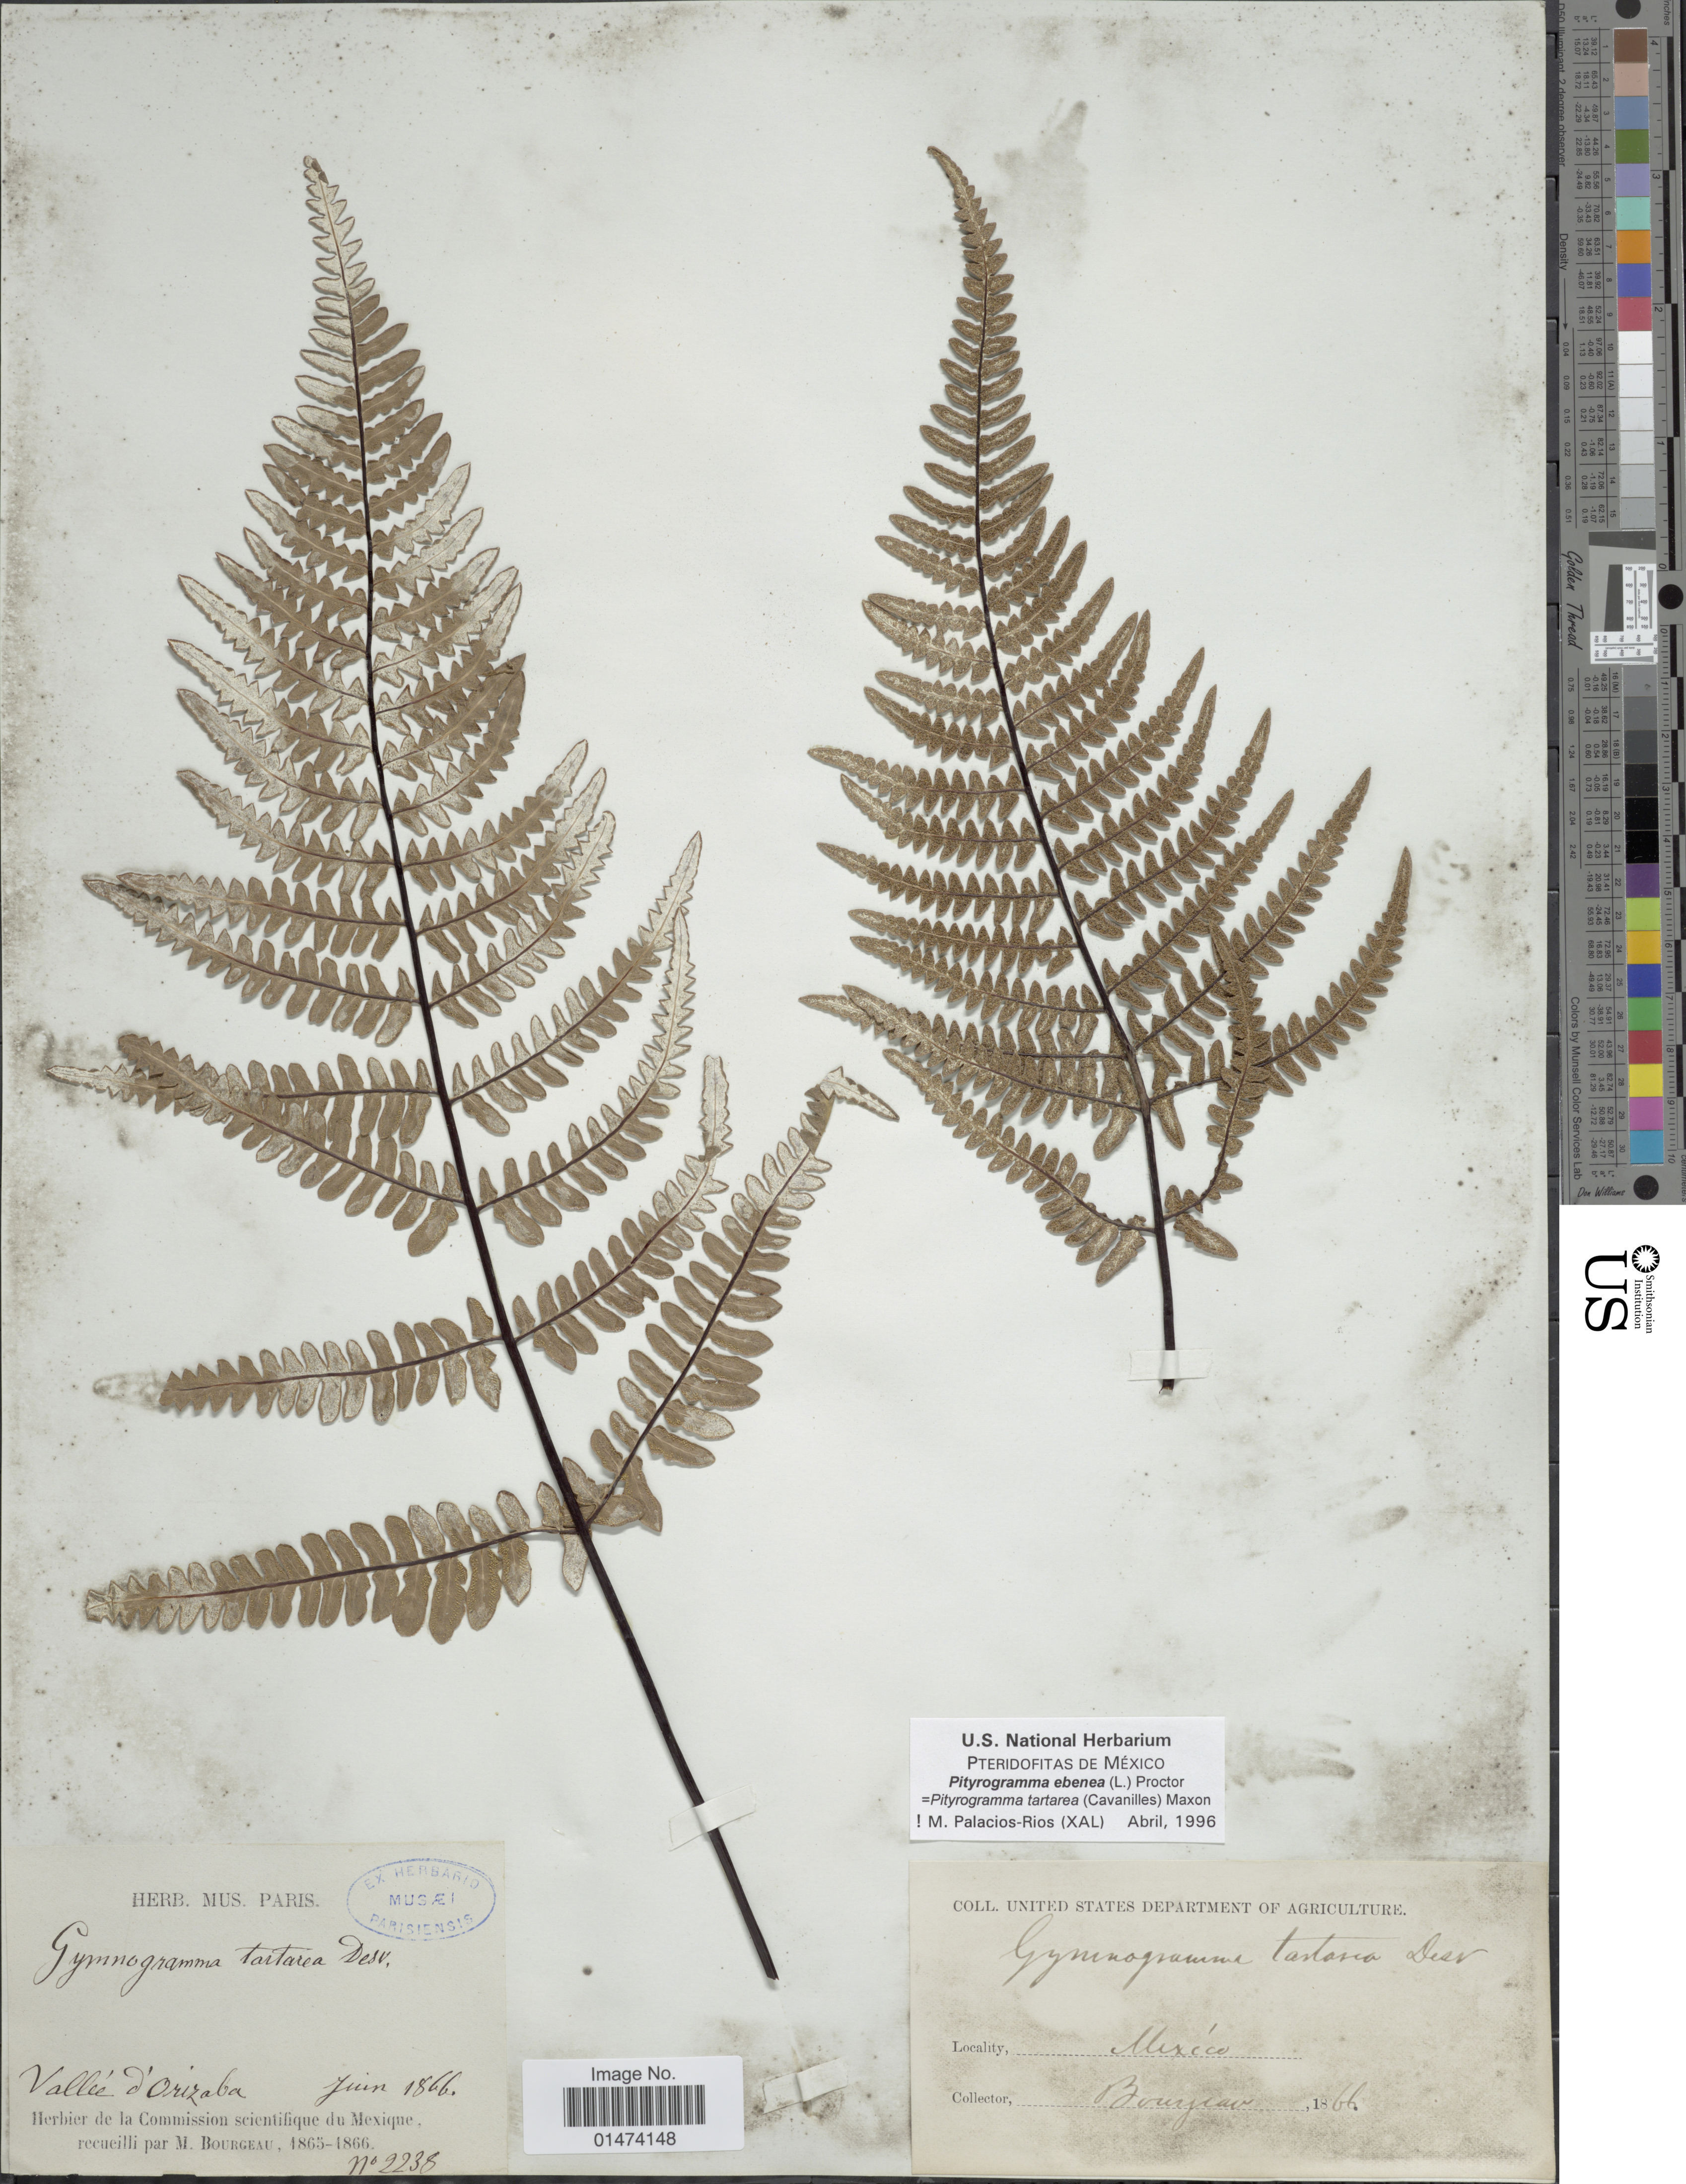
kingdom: Plantae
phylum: Tracheophyta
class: Polypodiopsida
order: Polypodiales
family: Pteridaceae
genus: Pityrogramma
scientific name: Pityrogramma tartarea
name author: (Cav.) Maxon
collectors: M. Bourgeau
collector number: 2238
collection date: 1866-06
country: Mexico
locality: Valle'JÓrizaba